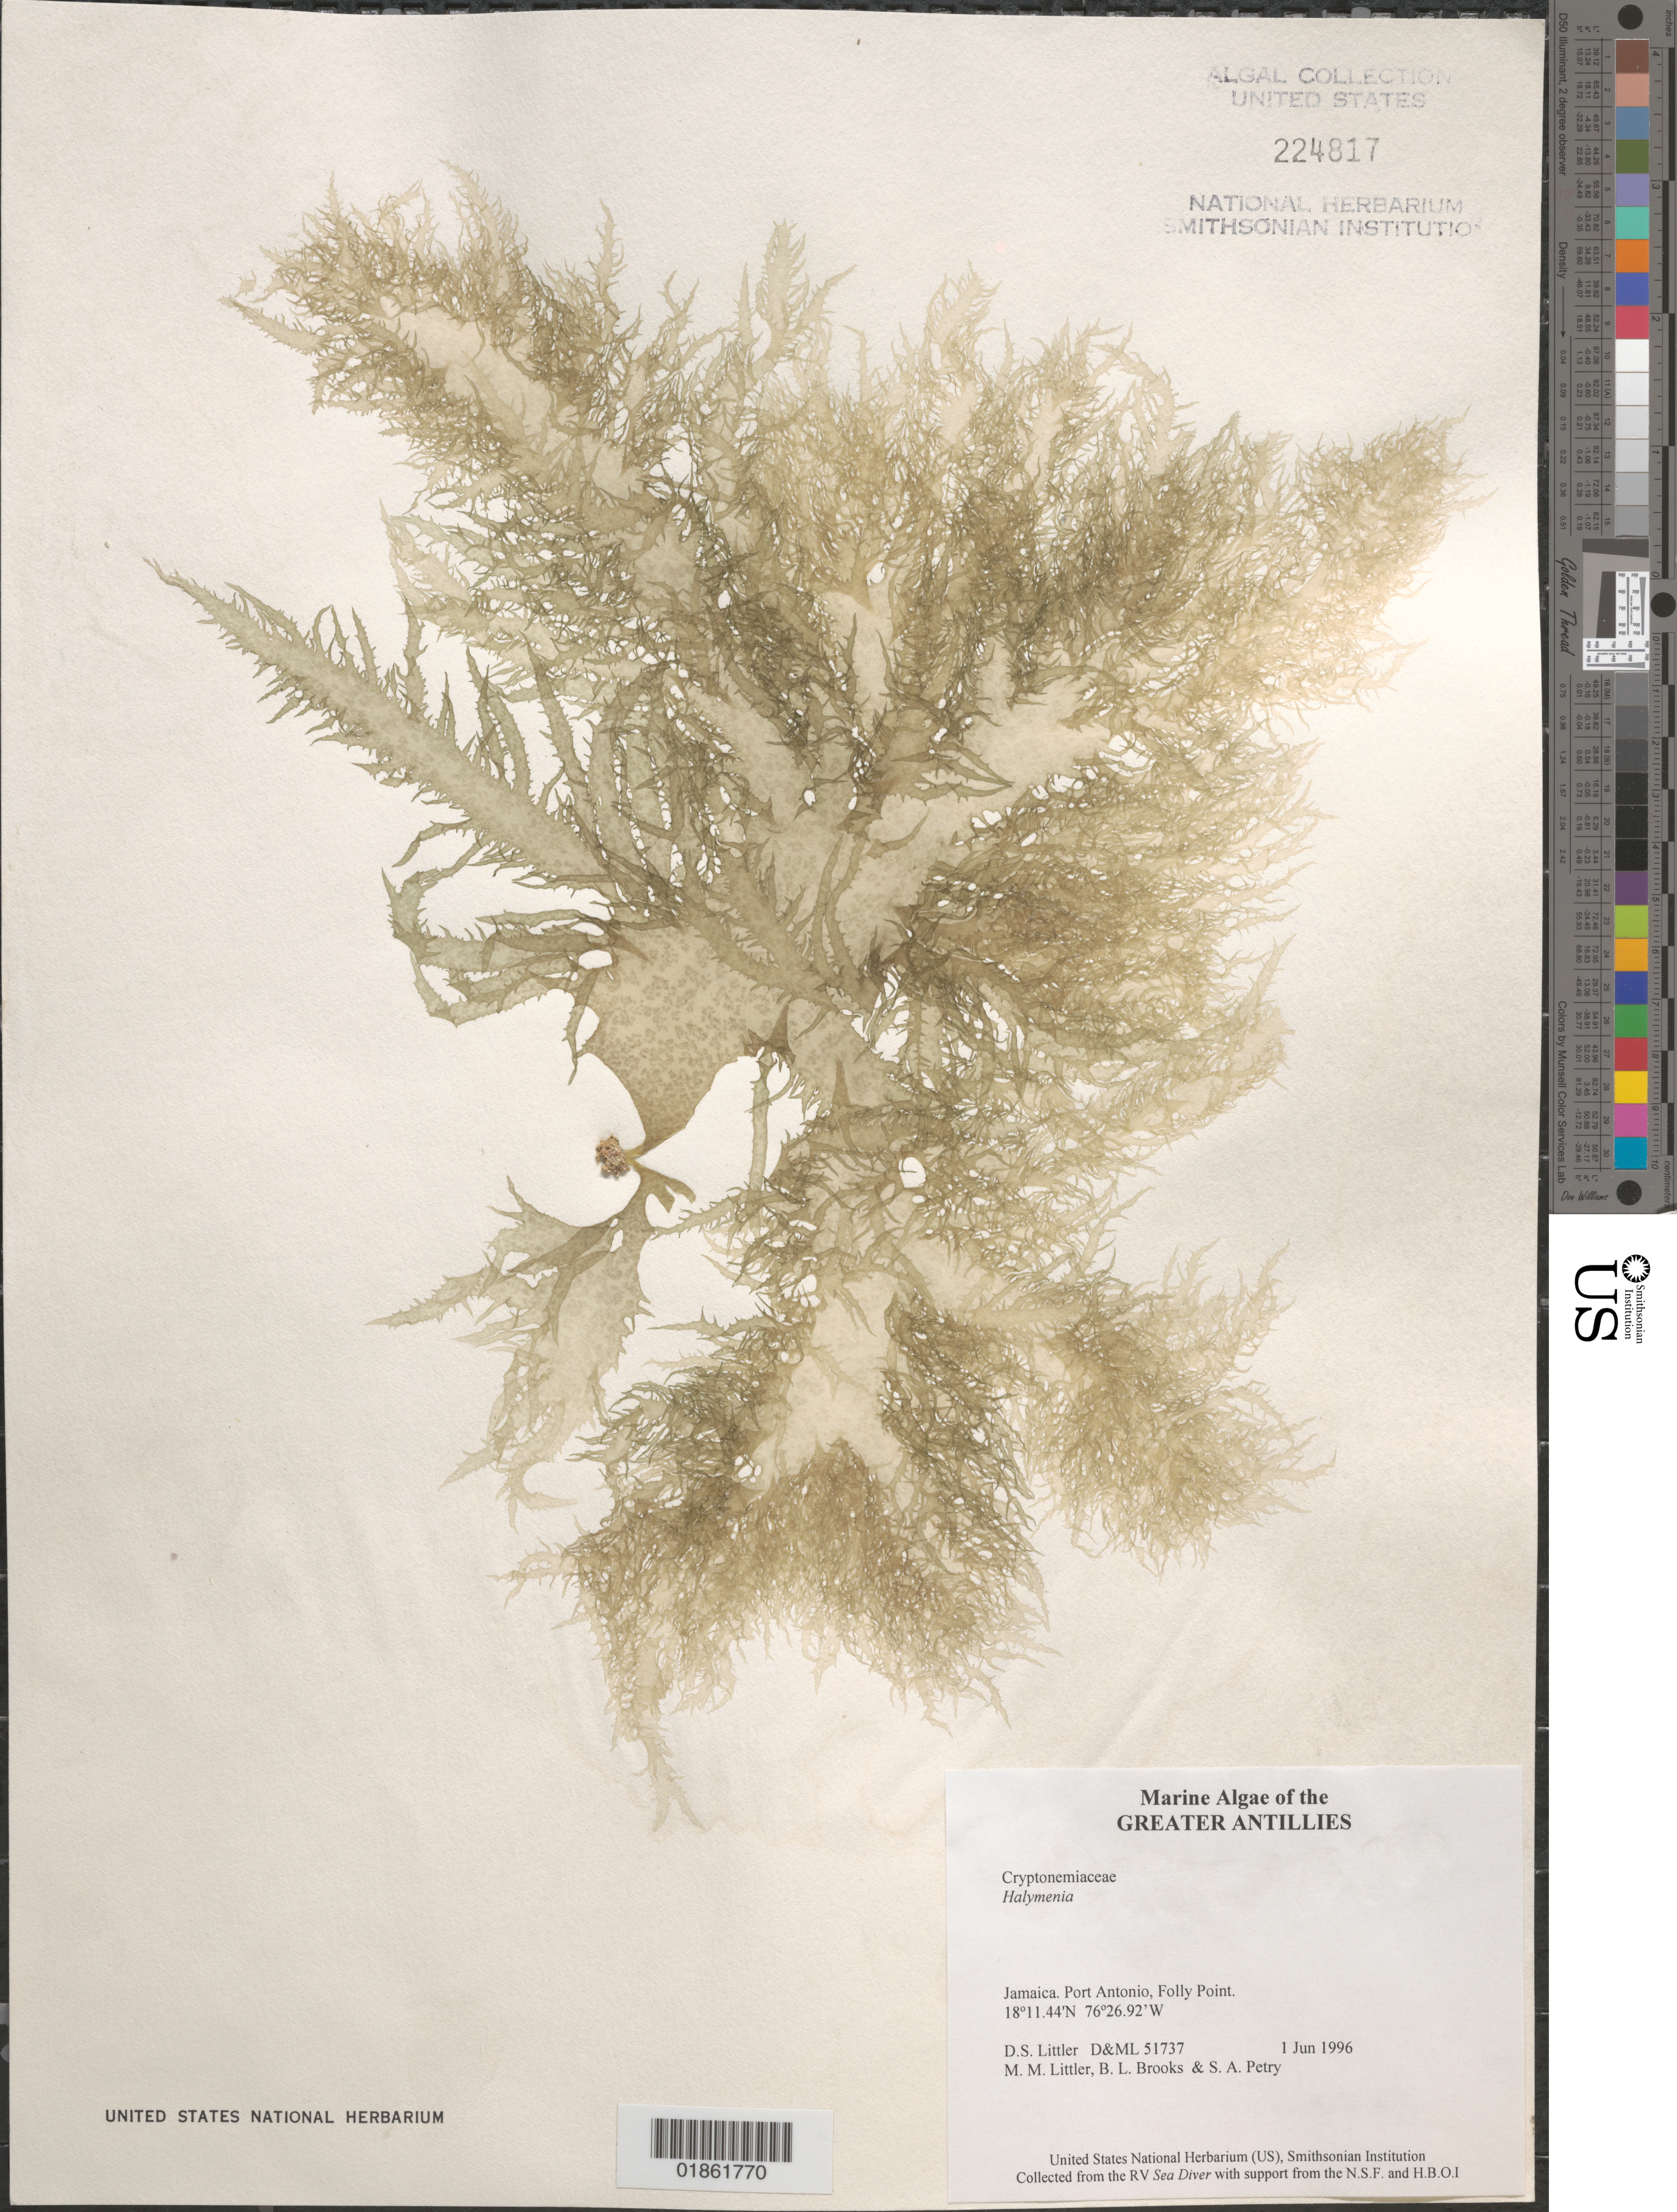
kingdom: Plantae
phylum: Rhodophyta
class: Florideophyceae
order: Halymeniales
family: Halymeniaceae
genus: Halymenia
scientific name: Halymenia sp.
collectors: D. S. Littler & M. M. Littler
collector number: D&ML 51737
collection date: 1996-06-01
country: Jamaica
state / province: Portland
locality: Port Antonio. Folly Point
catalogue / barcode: US 224817